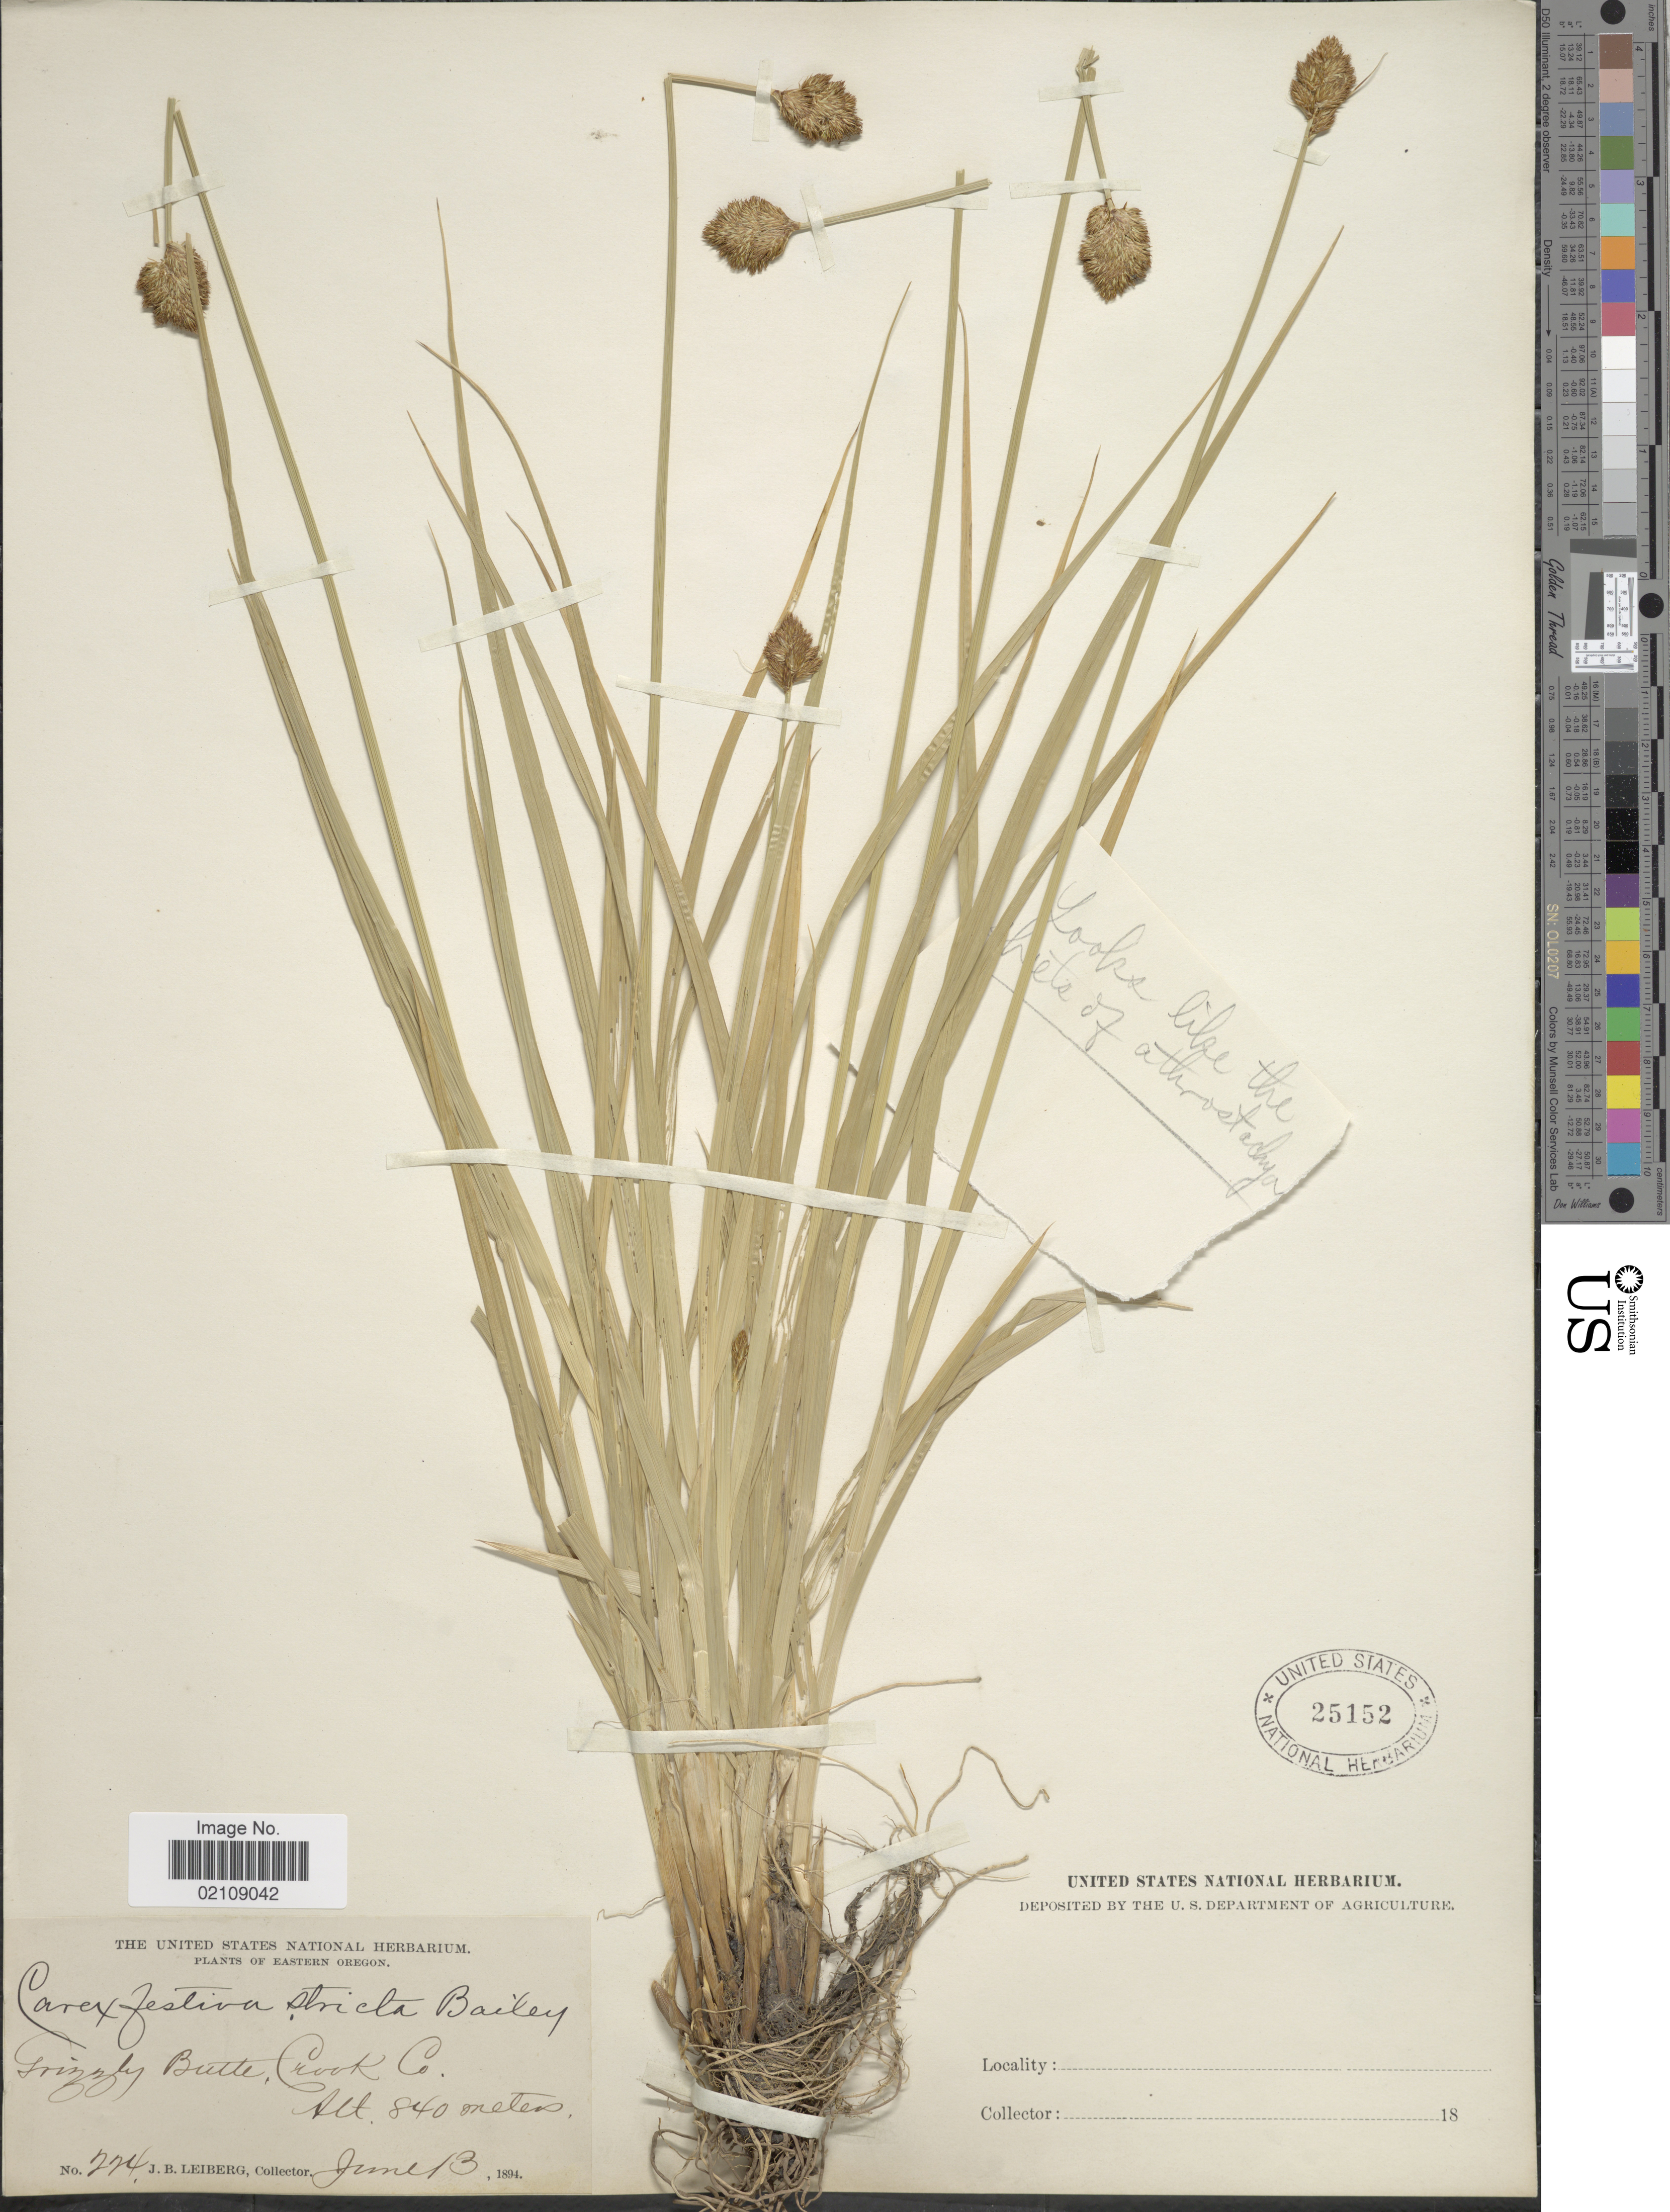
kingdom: Plantae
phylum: Tracheophyta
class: Liliopsida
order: Poales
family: Cyperaceae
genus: Carex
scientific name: Carex sp.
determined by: Strong, Mark T., (BOT), Smithsonian Institution - National Museum of Natural History (UNITED STATES)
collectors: J. B. Leiberg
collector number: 224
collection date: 1894-06-13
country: United States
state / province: Oregon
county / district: Crook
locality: Eastern Oregon. Grizzly Butte, Crook Co.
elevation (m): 840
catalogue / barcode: US 25152